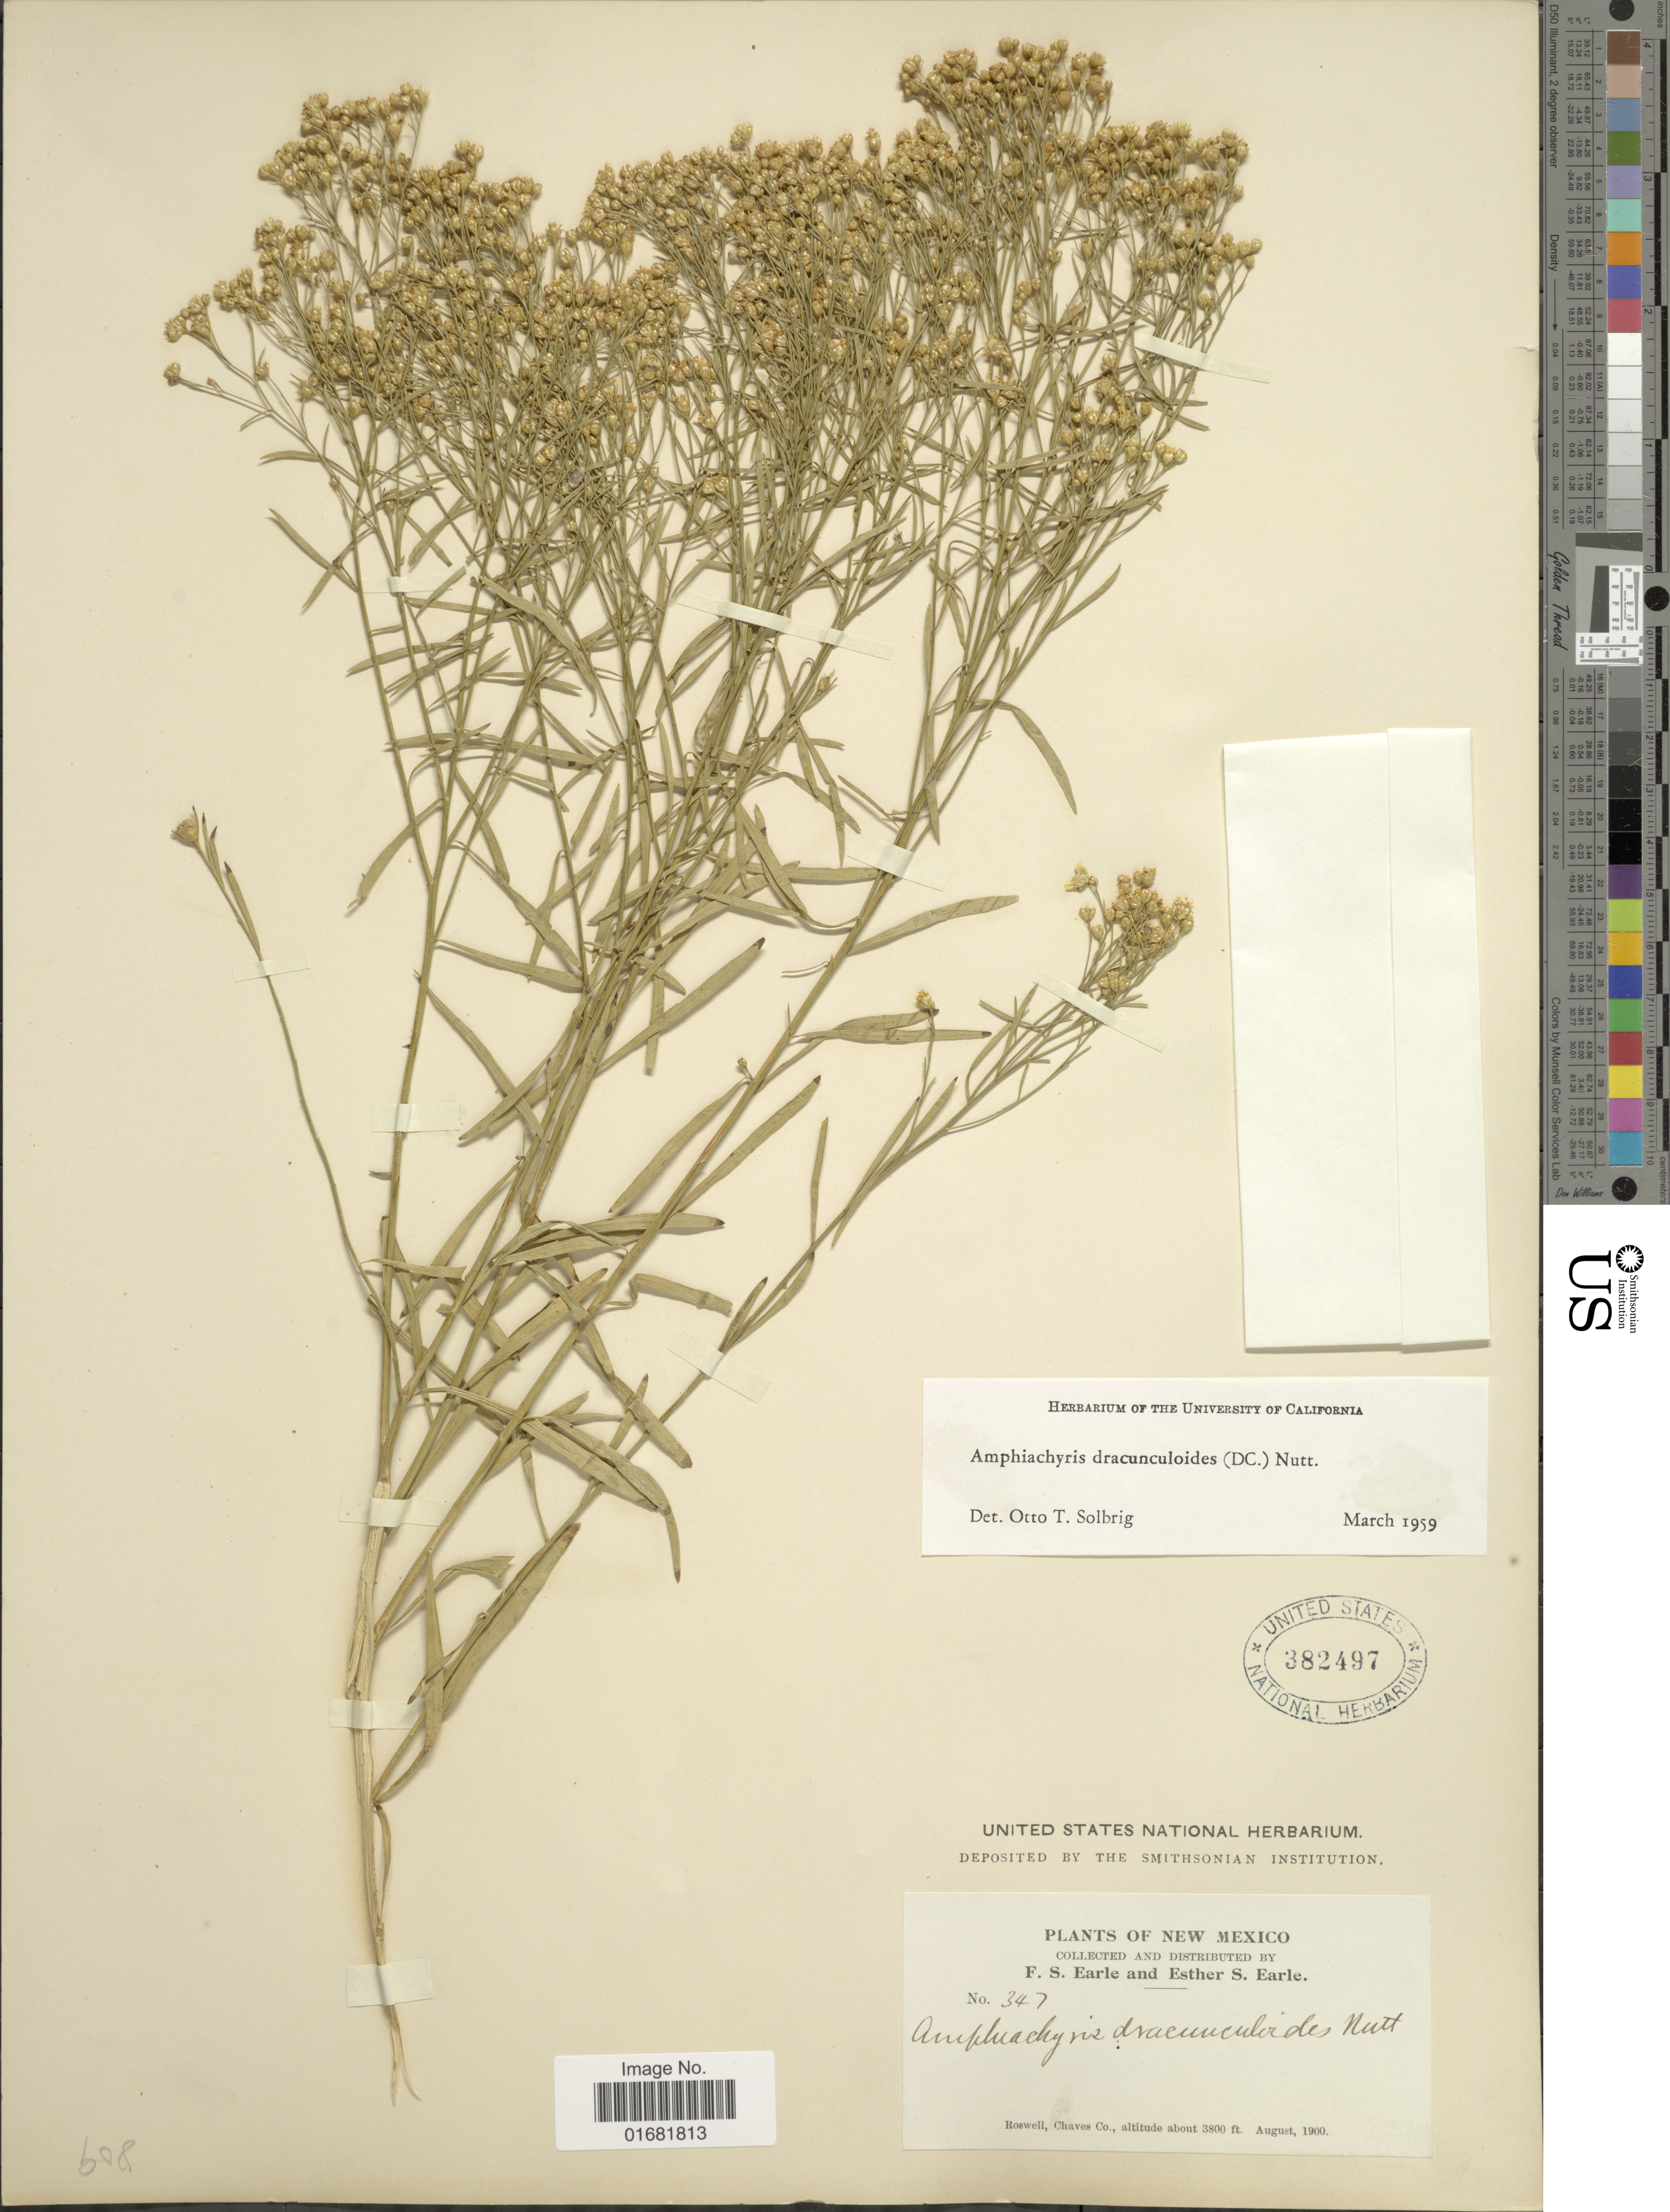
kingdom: Plantae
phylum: Tracheophyta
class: Magnoliopsida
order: Asterales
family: Asteraceae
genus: Amphiachyris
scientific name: Amphiachyris dracunculoides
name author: (DC.) Nutt.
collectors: F. S. Earle & E. S. Earle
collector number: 347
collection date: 1900-08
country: United States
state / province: New Mexico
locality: Roswell, Chaves Co.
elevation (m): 1158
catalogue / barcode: US 382497